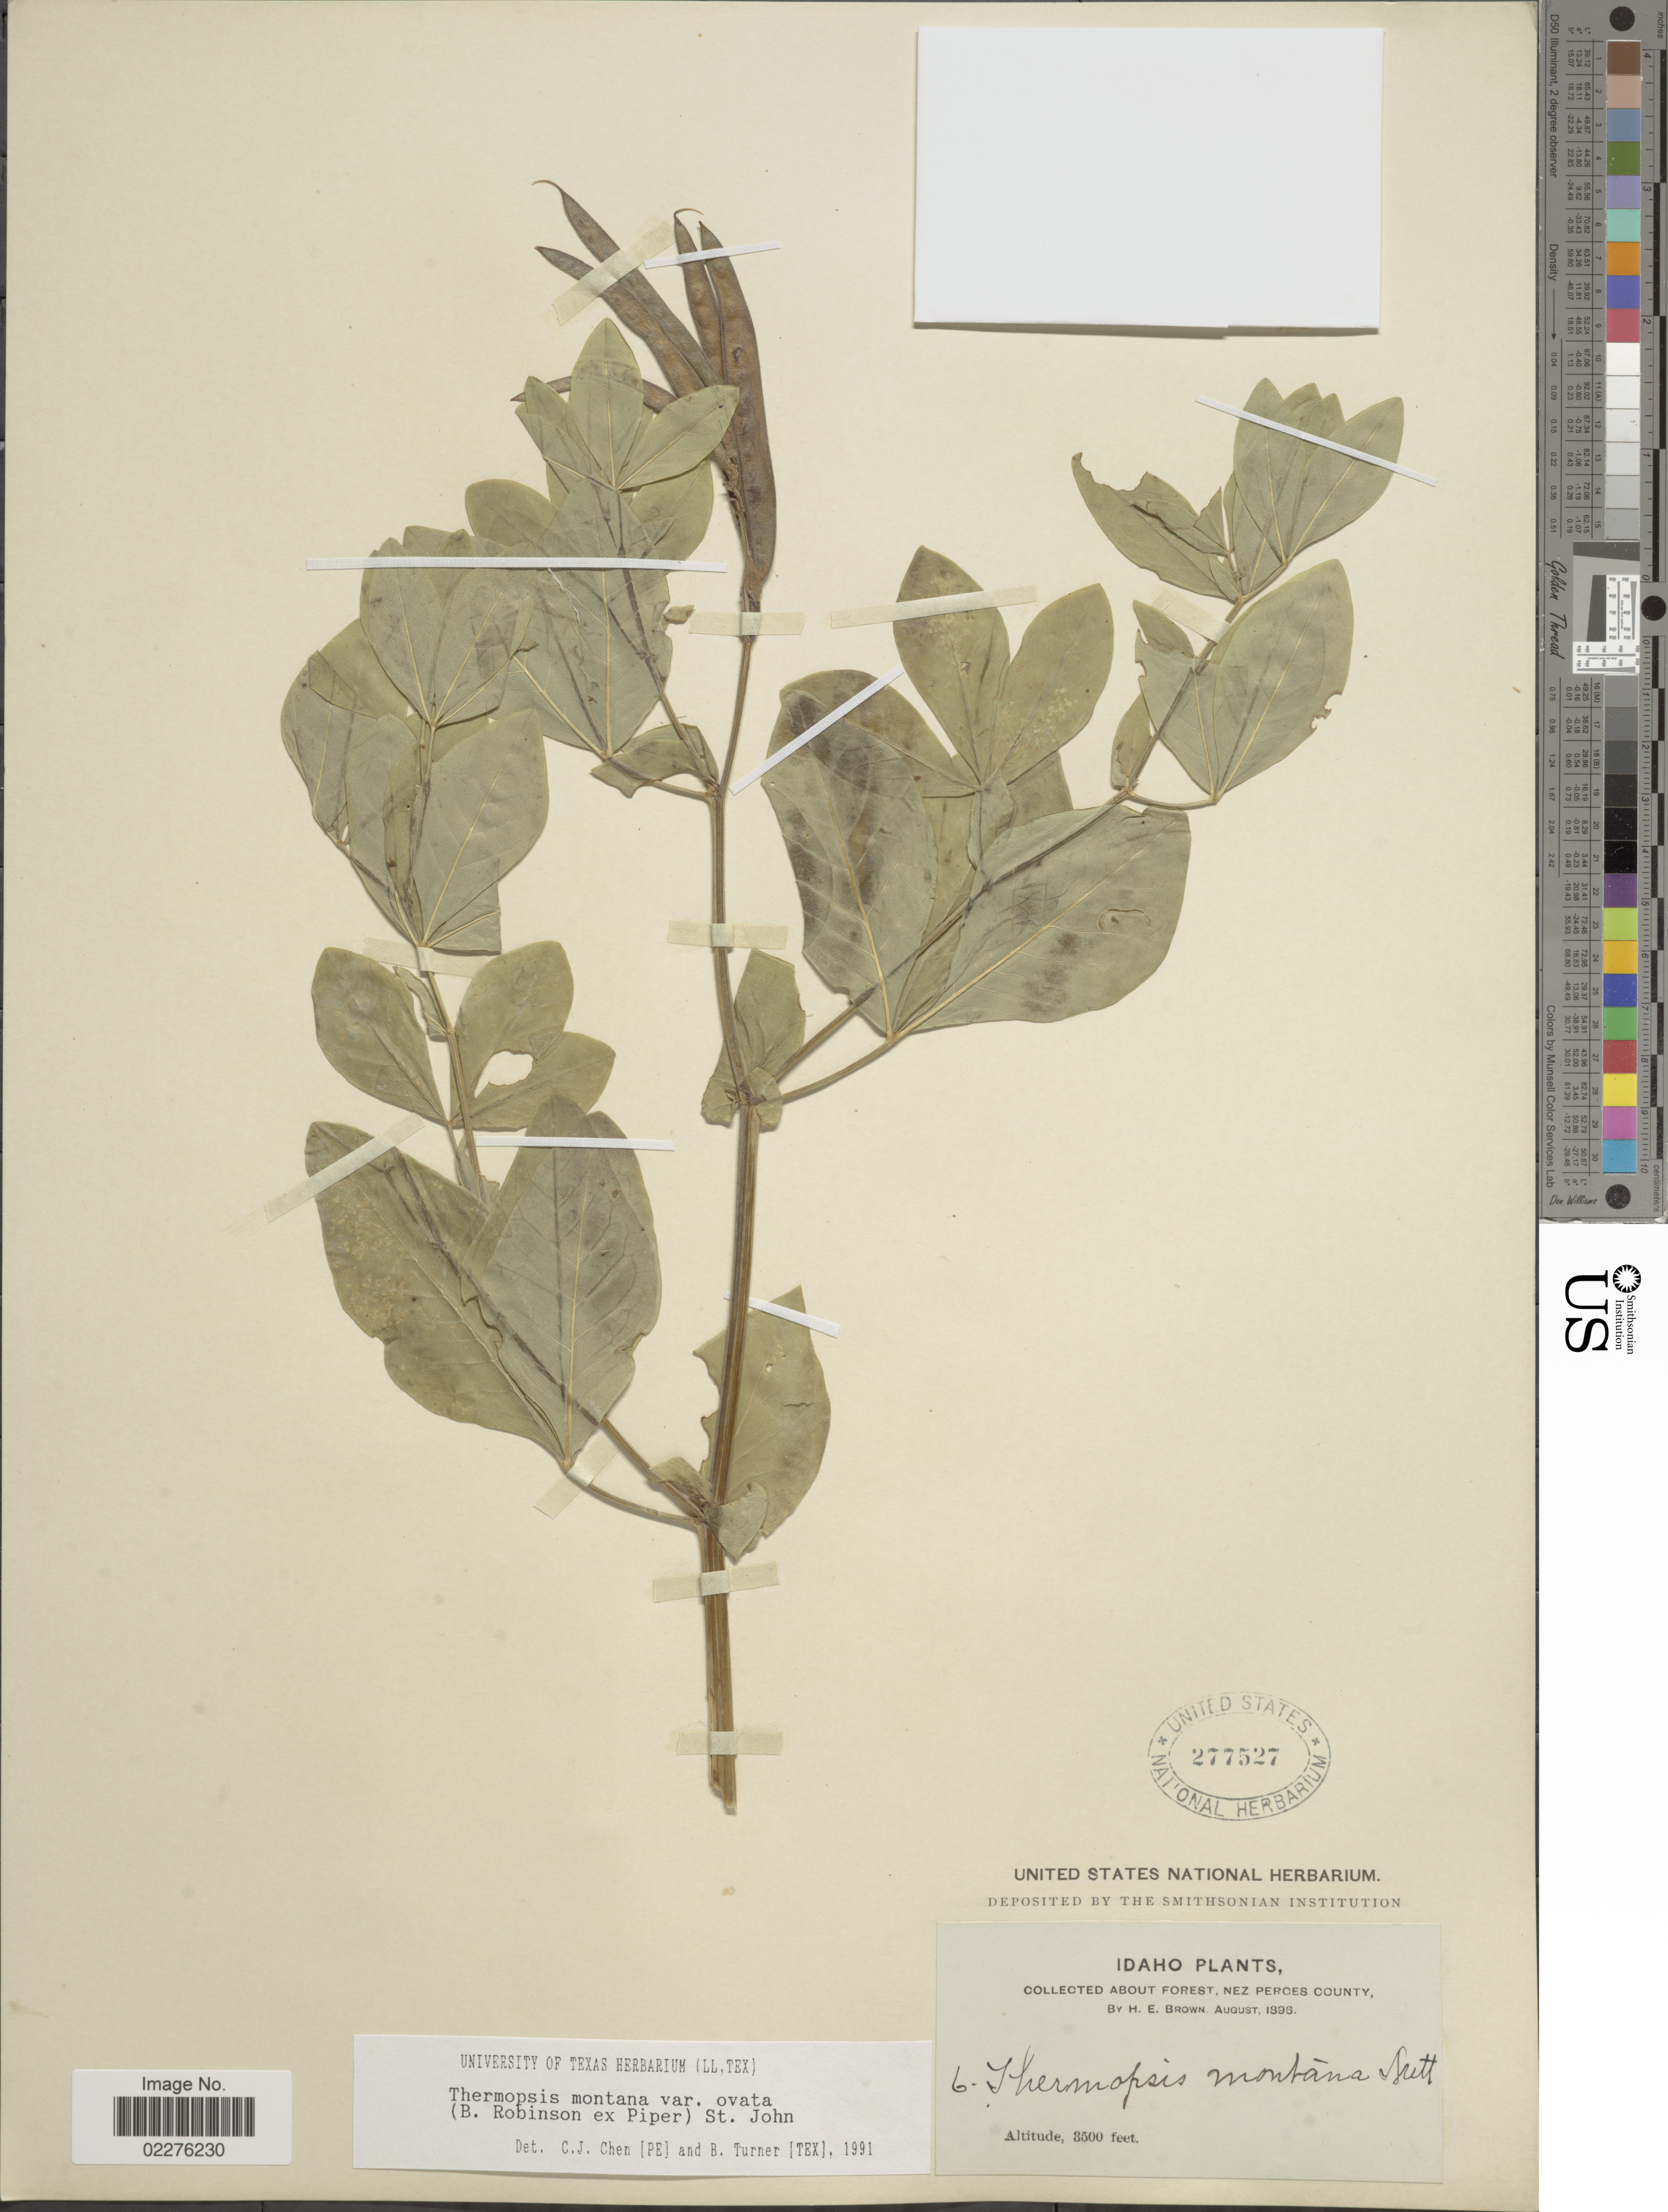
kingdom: Plantae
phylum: Tracheophyta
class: Magnoliopsida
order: Fabales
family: Fabaceae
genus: Thermopsis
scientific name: Thermopsis montana var. ovata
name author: (B.L. Rob. ex Piper) H. St. John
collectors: H. E. Brown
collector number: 6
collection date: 1896-08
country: United States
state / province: Idaho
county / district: Nez Perce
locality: About Forest, Nez Perces County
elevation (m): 1067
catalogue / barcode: US 277527